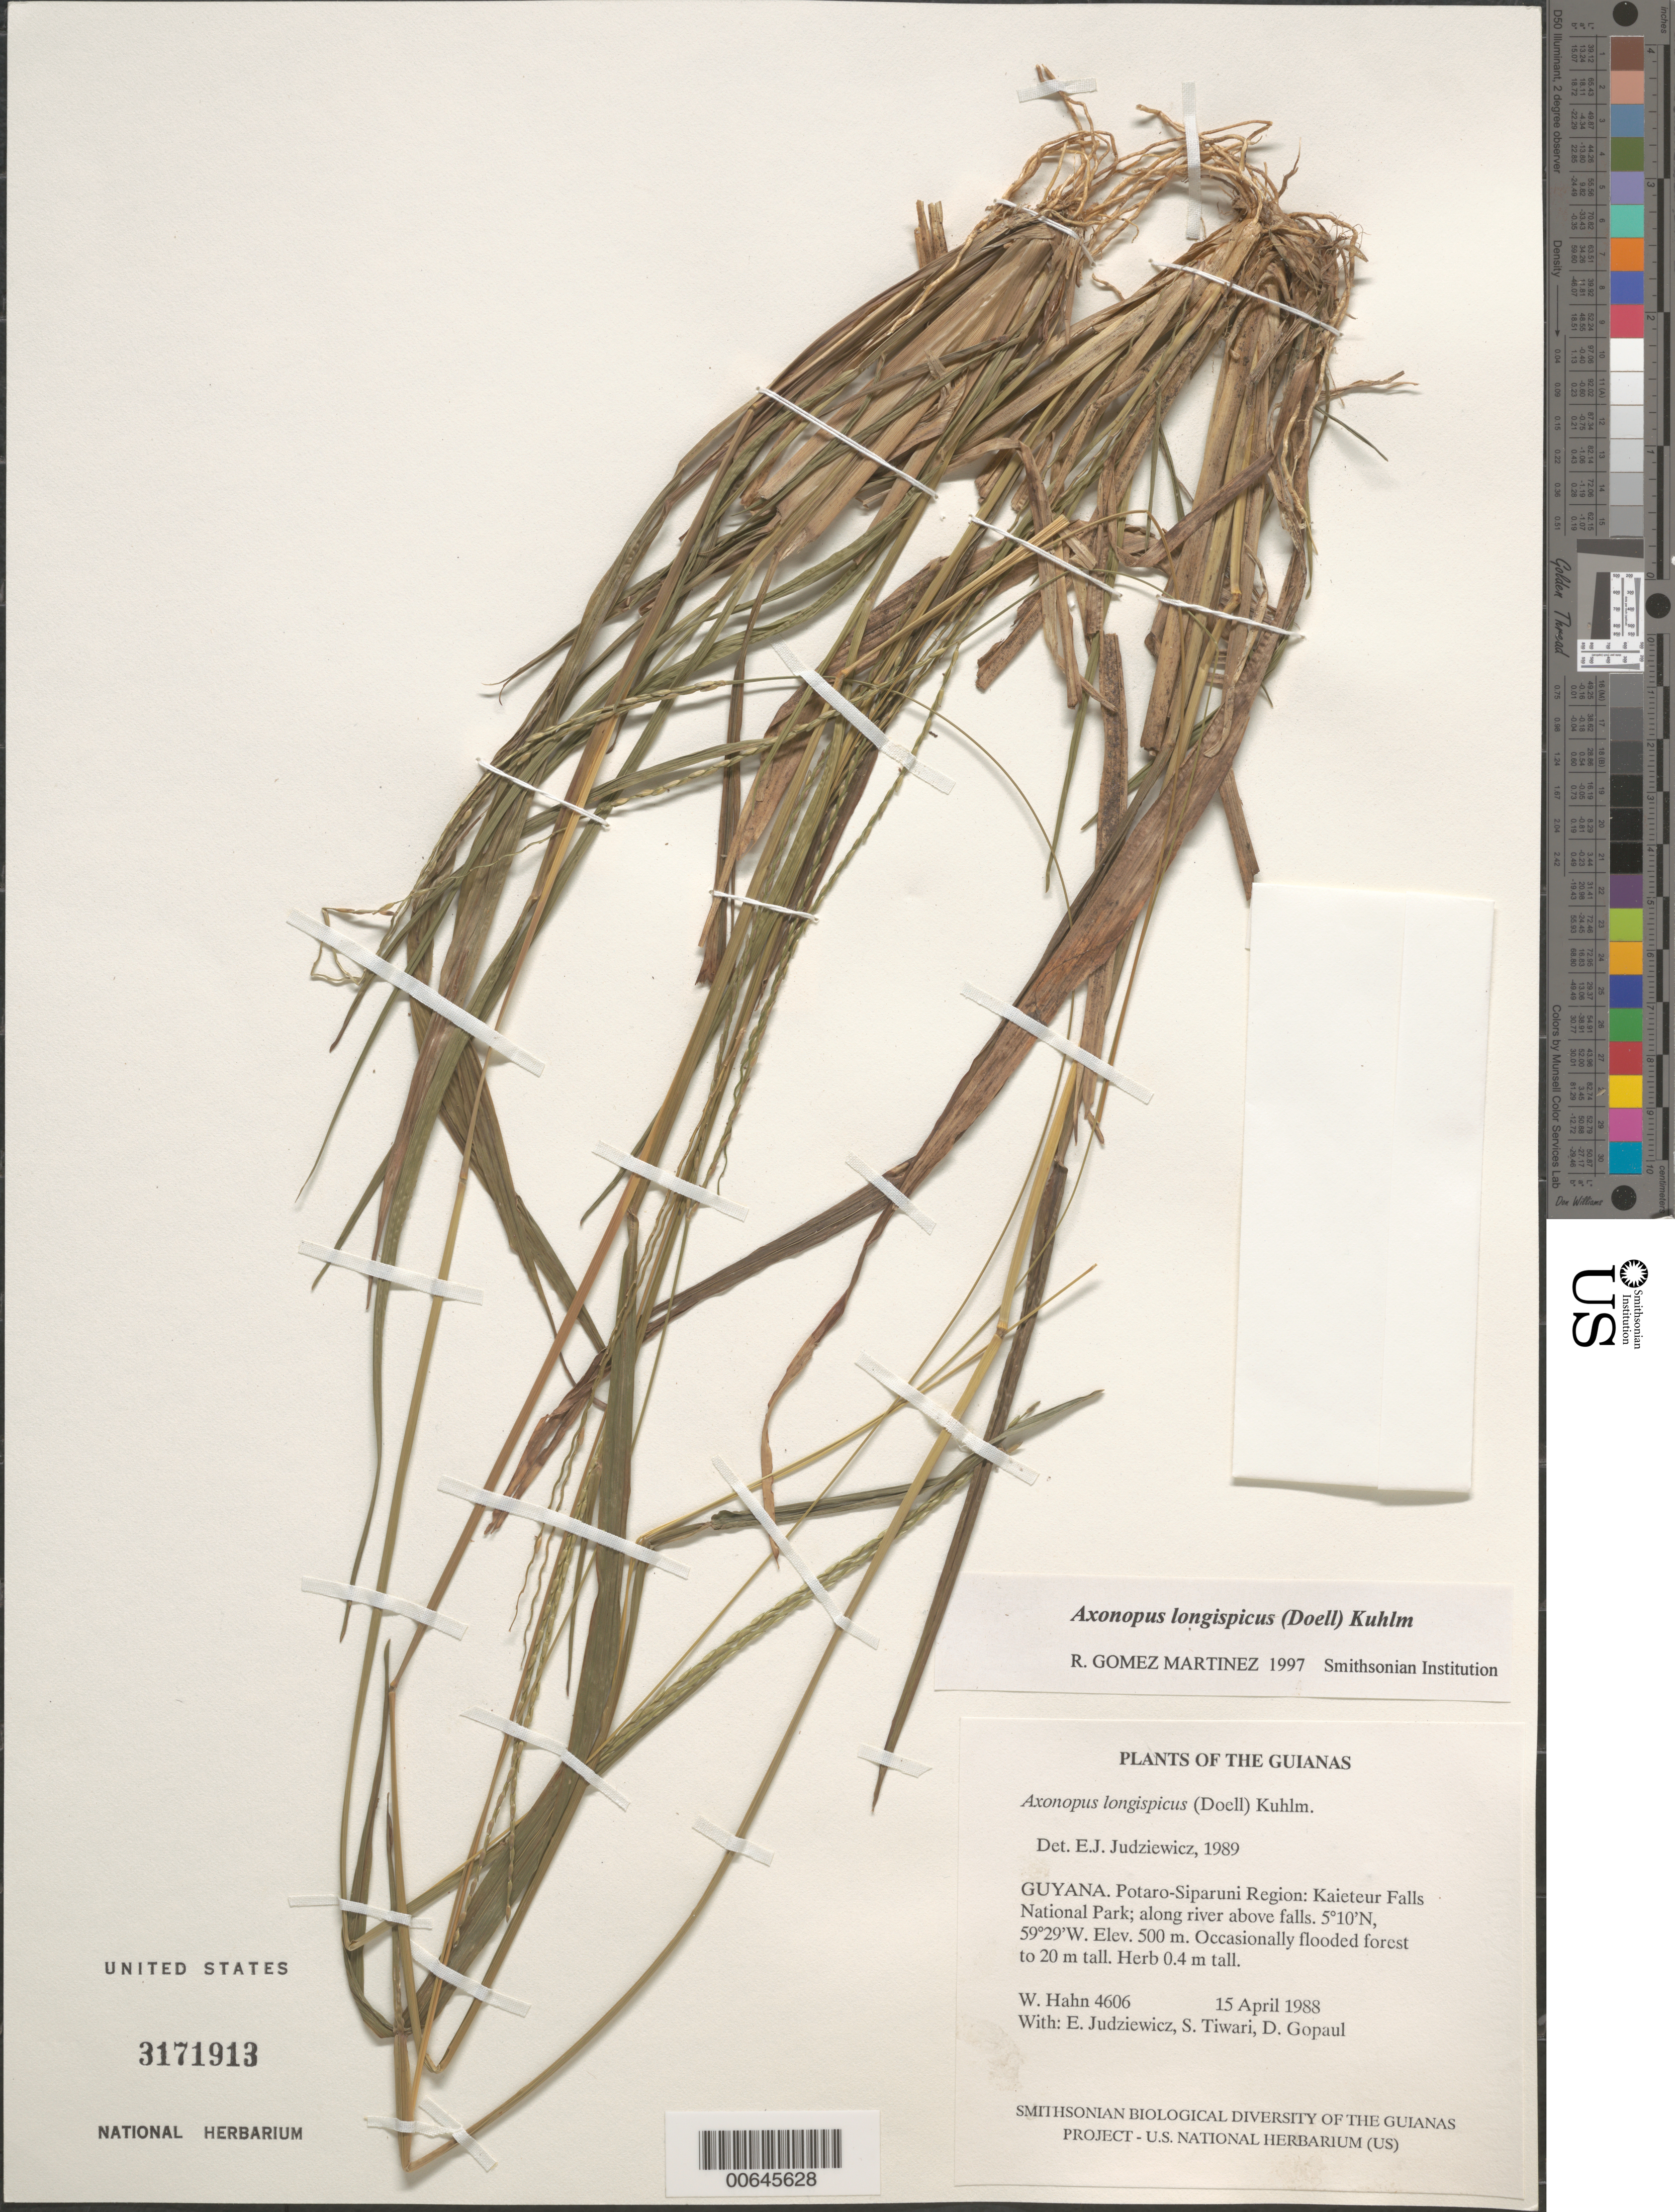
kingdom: Plantae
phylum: Tracheophyta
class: Liliopsida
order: Poales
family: Poaceae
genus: Axonopus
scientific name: Axonopus longispicus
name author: (Döll) Kuhlm.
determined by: Judziewicz, E. J.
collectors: W. Hahn, E. J. Judziewicz, S. Tiwari & D. Gopaul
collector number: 4606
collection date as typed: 15 April 1988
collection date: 1988-04-15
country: Guyana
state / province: Potaro-Siparuni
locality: Kaieteur Falls National Park; along river above falls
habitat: Occasionally flooded forest to 20 m tall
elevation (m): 500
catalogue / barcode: US 3171913